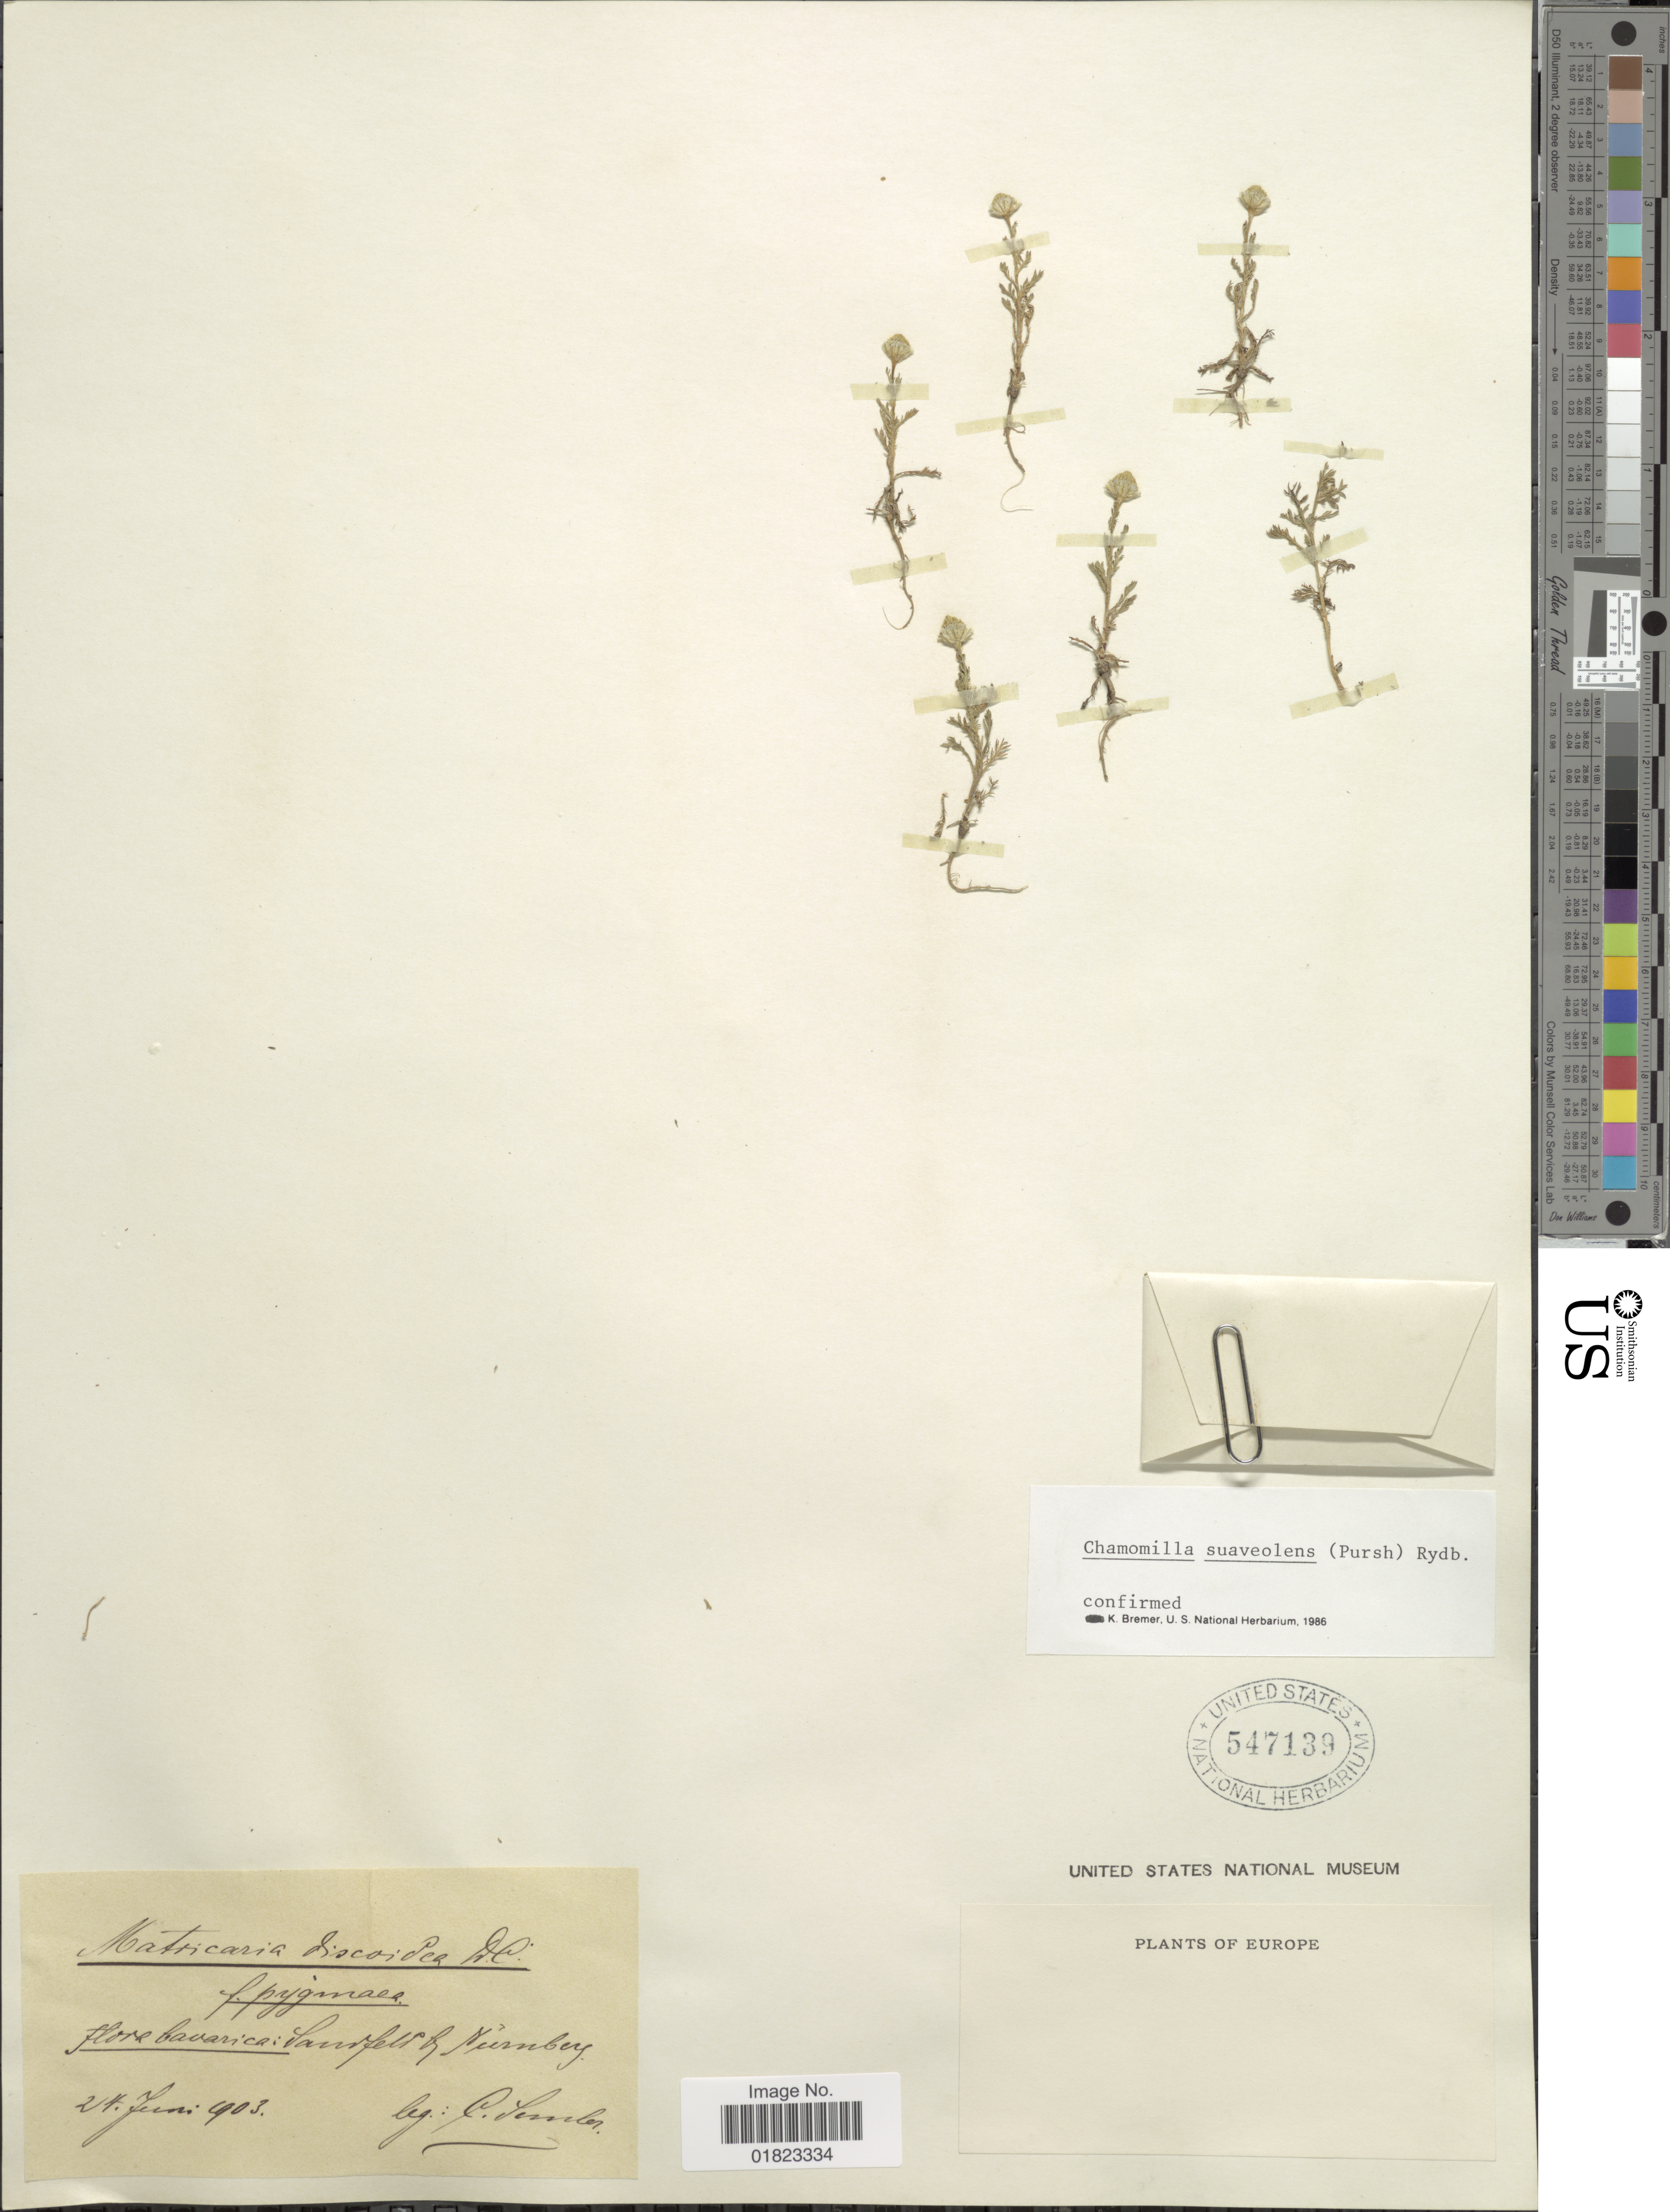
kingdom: Plantae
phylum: Tracheophyta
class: Magnoliopsida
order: Asterales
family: Asteraceae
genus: Matricaria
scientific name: Matricaria matricarioides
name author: (Less.) Porter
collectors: C. Semler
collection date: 1903-06-24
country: Germany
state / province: Bayern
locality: Bavarica: Sandfelt bij Vurnberg. [interpreted]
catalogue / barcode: US 547139